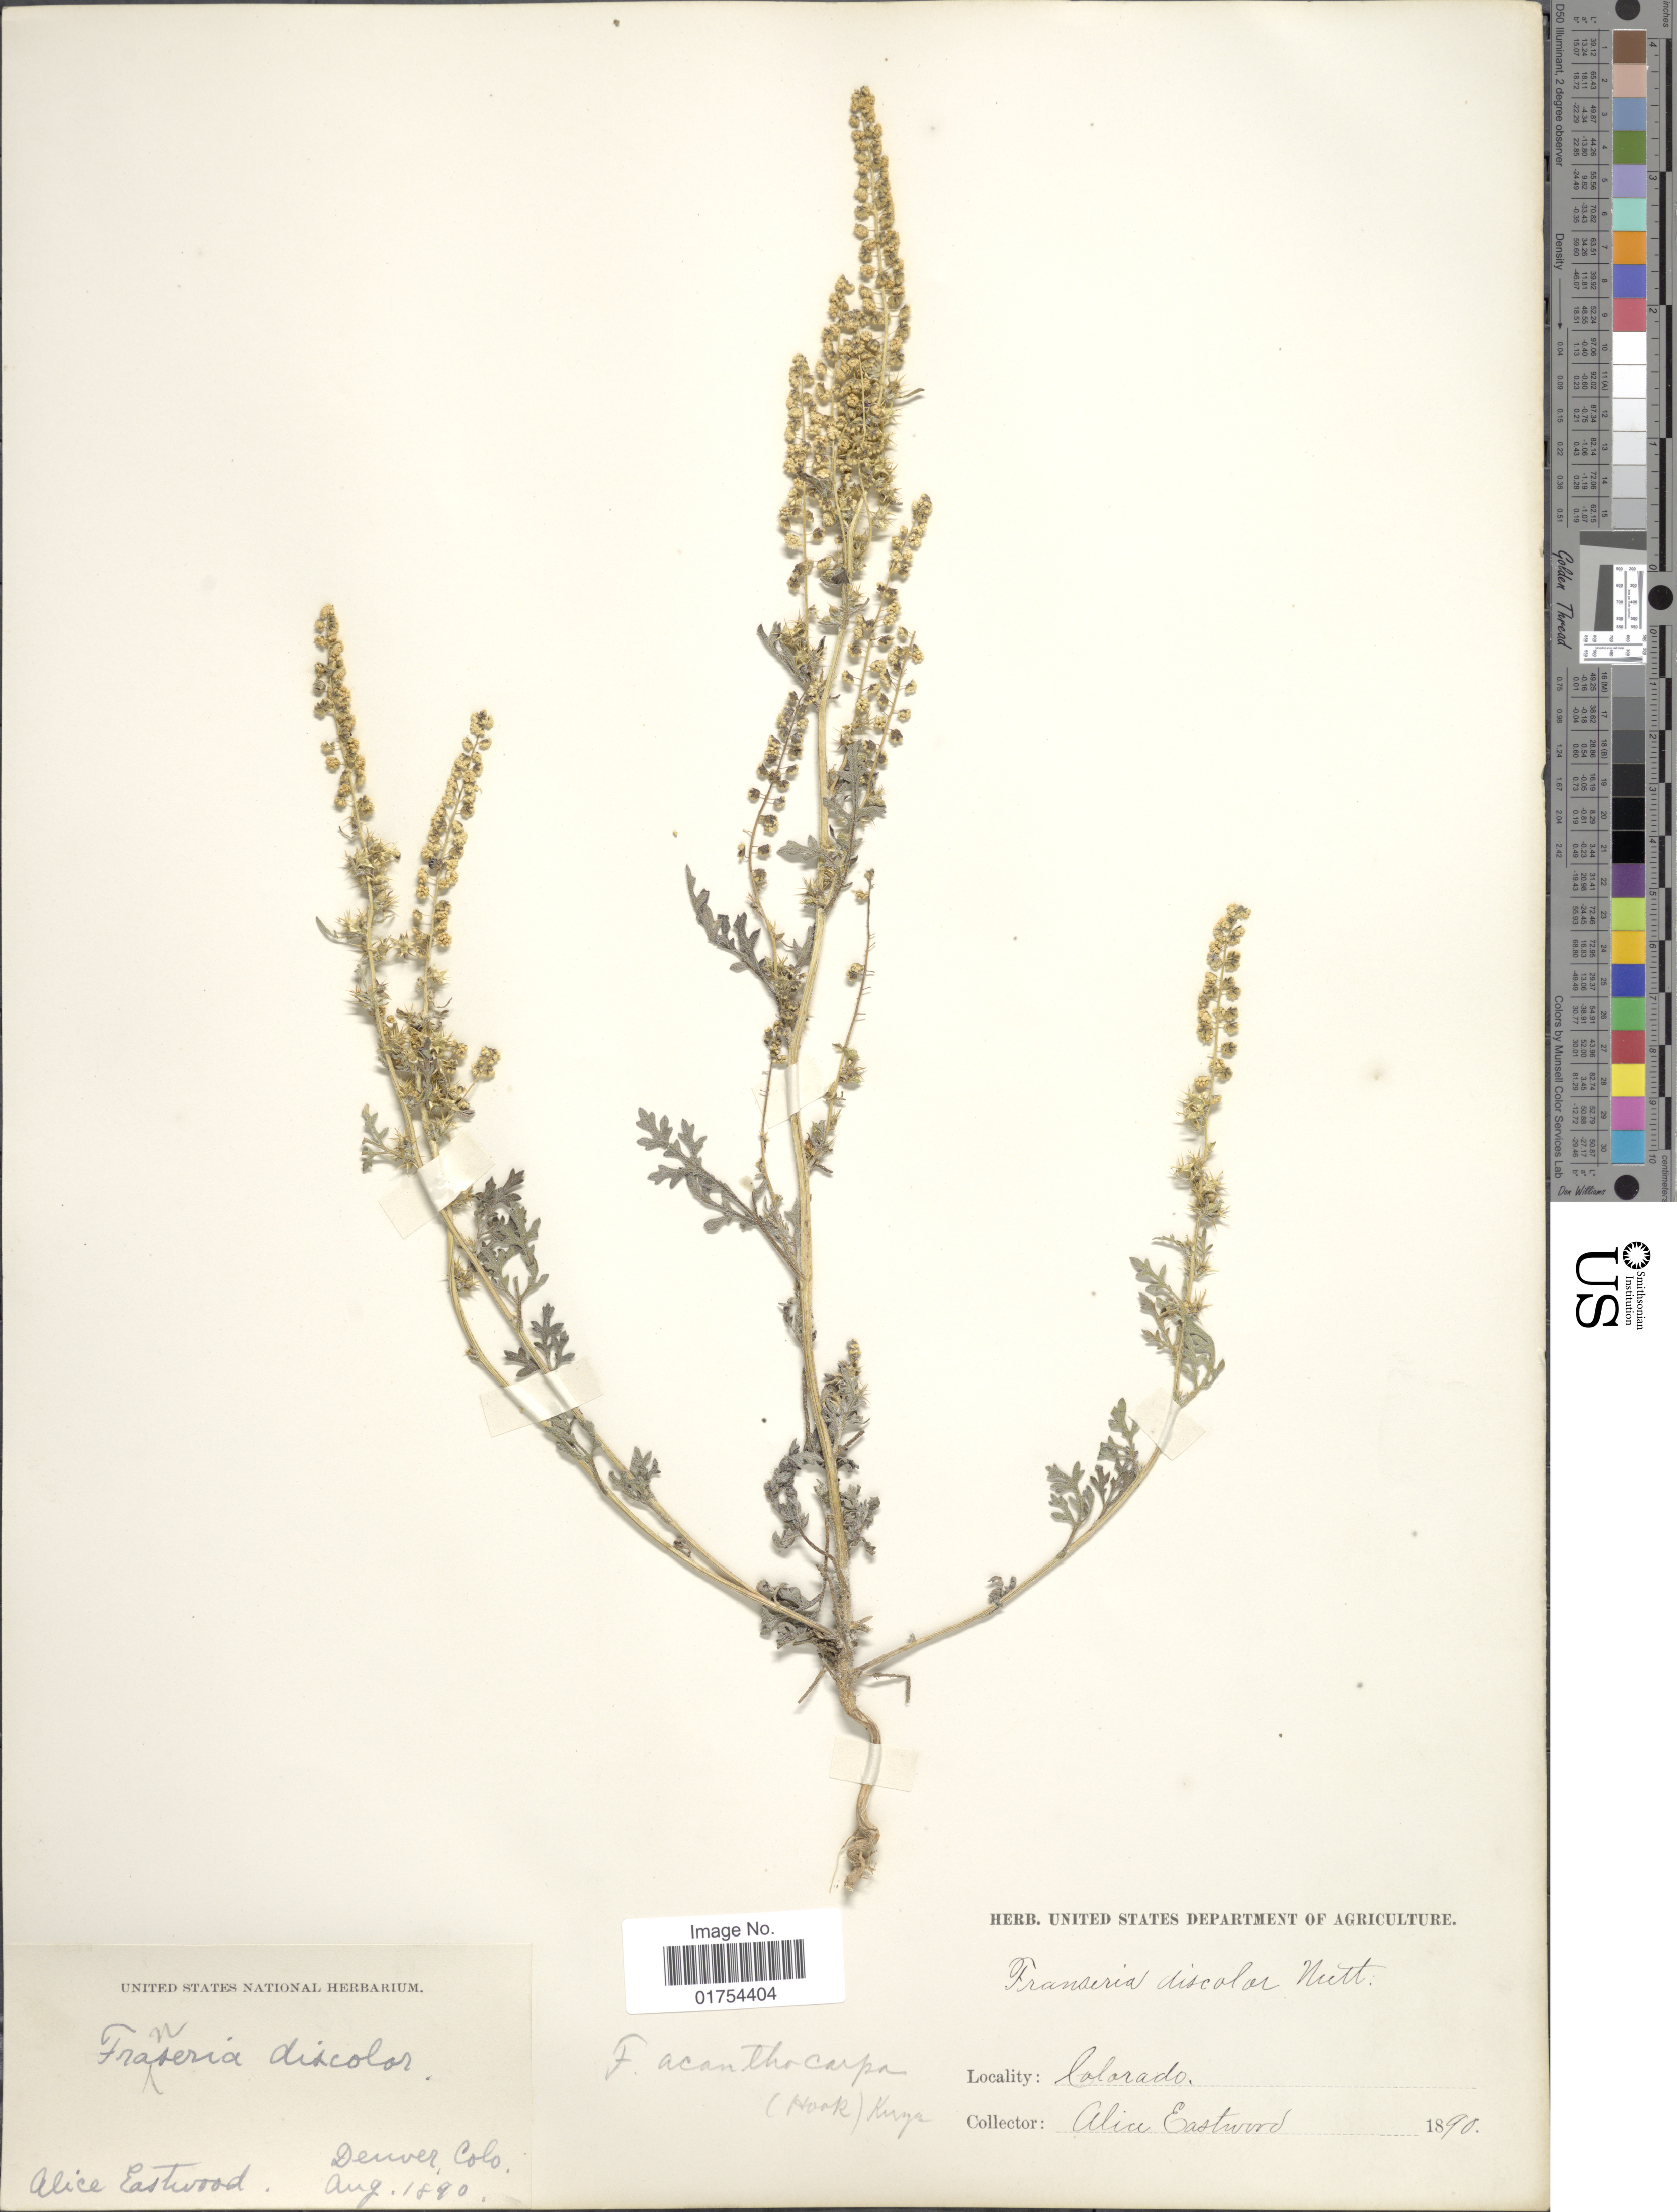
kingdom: Plantae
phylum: Tracheophyta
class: Magnoliopsida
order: Asterales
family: Asteraceae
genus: Franseria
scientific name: Franseria acanthicarpa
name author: Coville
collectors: A. Eastwood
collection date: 1890-08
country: United States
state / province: Colorado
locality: Denver